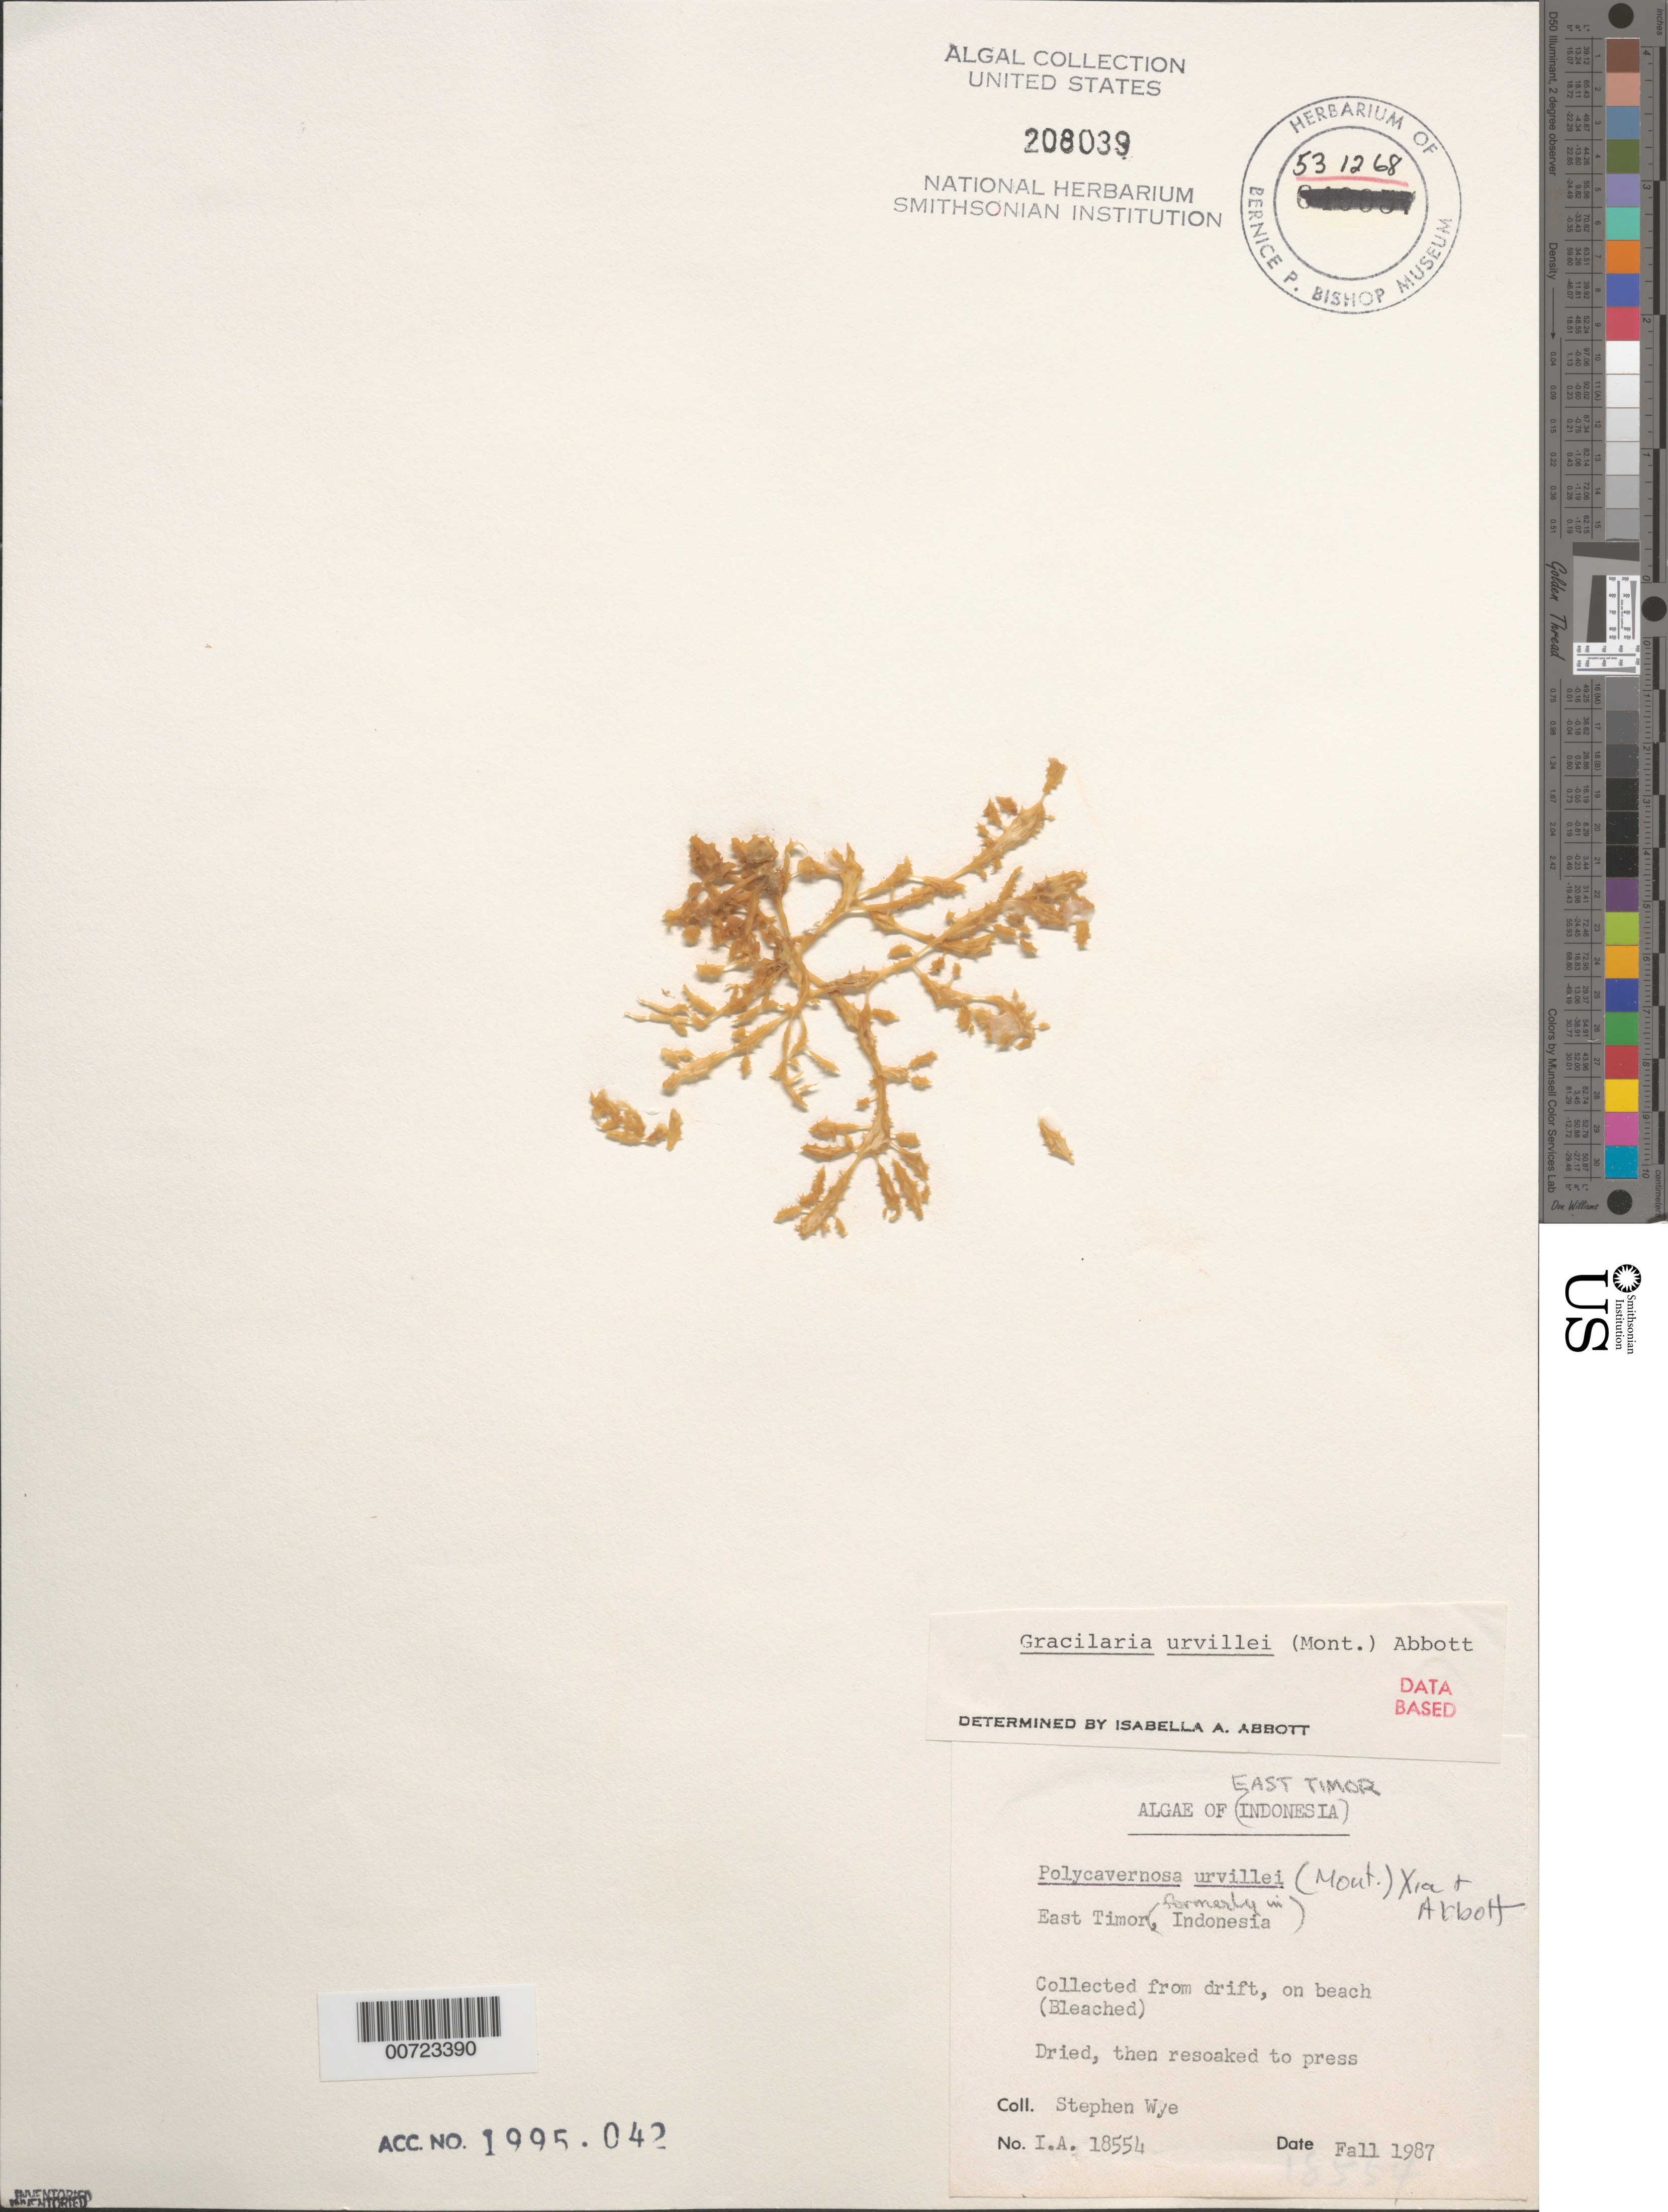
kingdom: Plantae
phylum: Rhodophyta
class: Florideophyceae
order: Gracilariales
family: Gracilariaceae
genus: Gracilaria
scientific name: Gracilaria urvillei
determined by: Abbott, Isabella A.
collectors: S. Wye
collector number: IAA 18554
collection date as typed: Fal 1987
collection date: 1987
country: East Timor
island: Lesser Sunda Islands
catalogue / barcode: US 208039